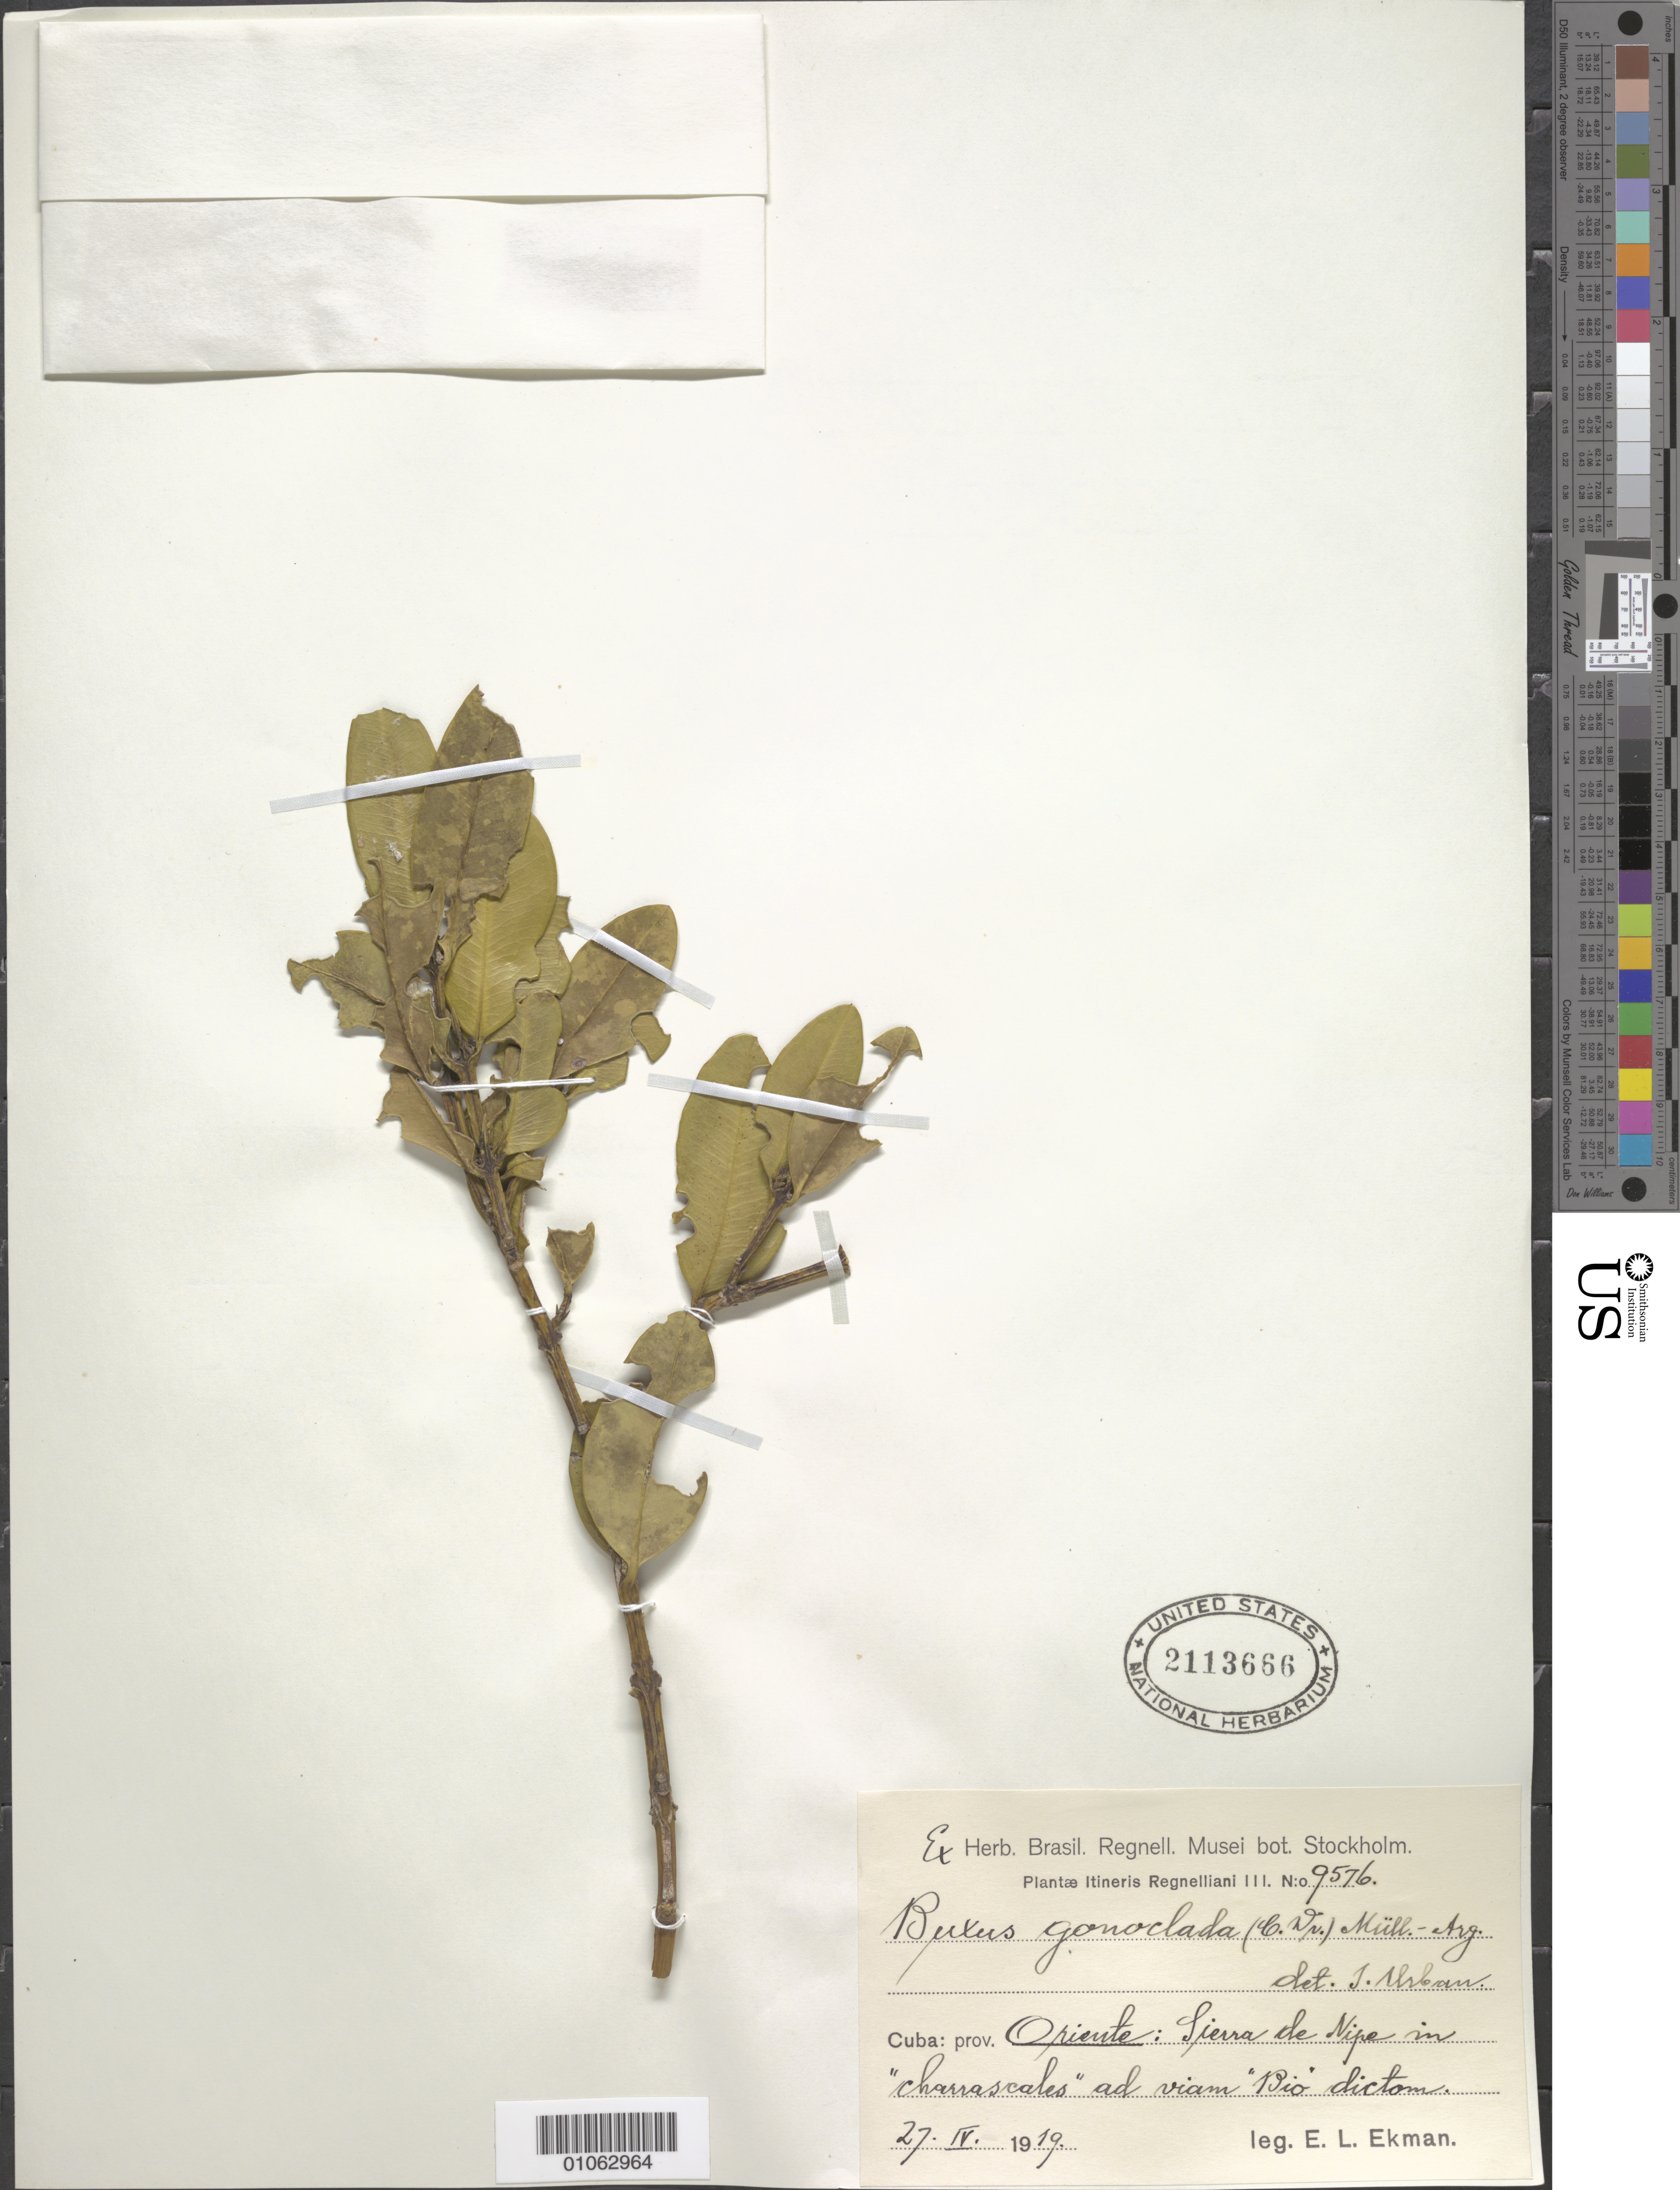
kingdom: Plantae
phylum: Tracheophyta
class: Magnoliopsida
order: Buxales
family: Buxaceae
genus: Buxus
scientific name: Buxus gonoclada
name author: (Griseb.) Müll. Arg.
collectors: E. L. Ekman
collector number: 9576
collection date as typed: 27 Apr 1919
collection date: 1919-04-27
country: Cuba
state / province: Holguín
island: Cuba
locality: Sierra de Nipe, in Charrascales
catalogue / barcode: US 2113666